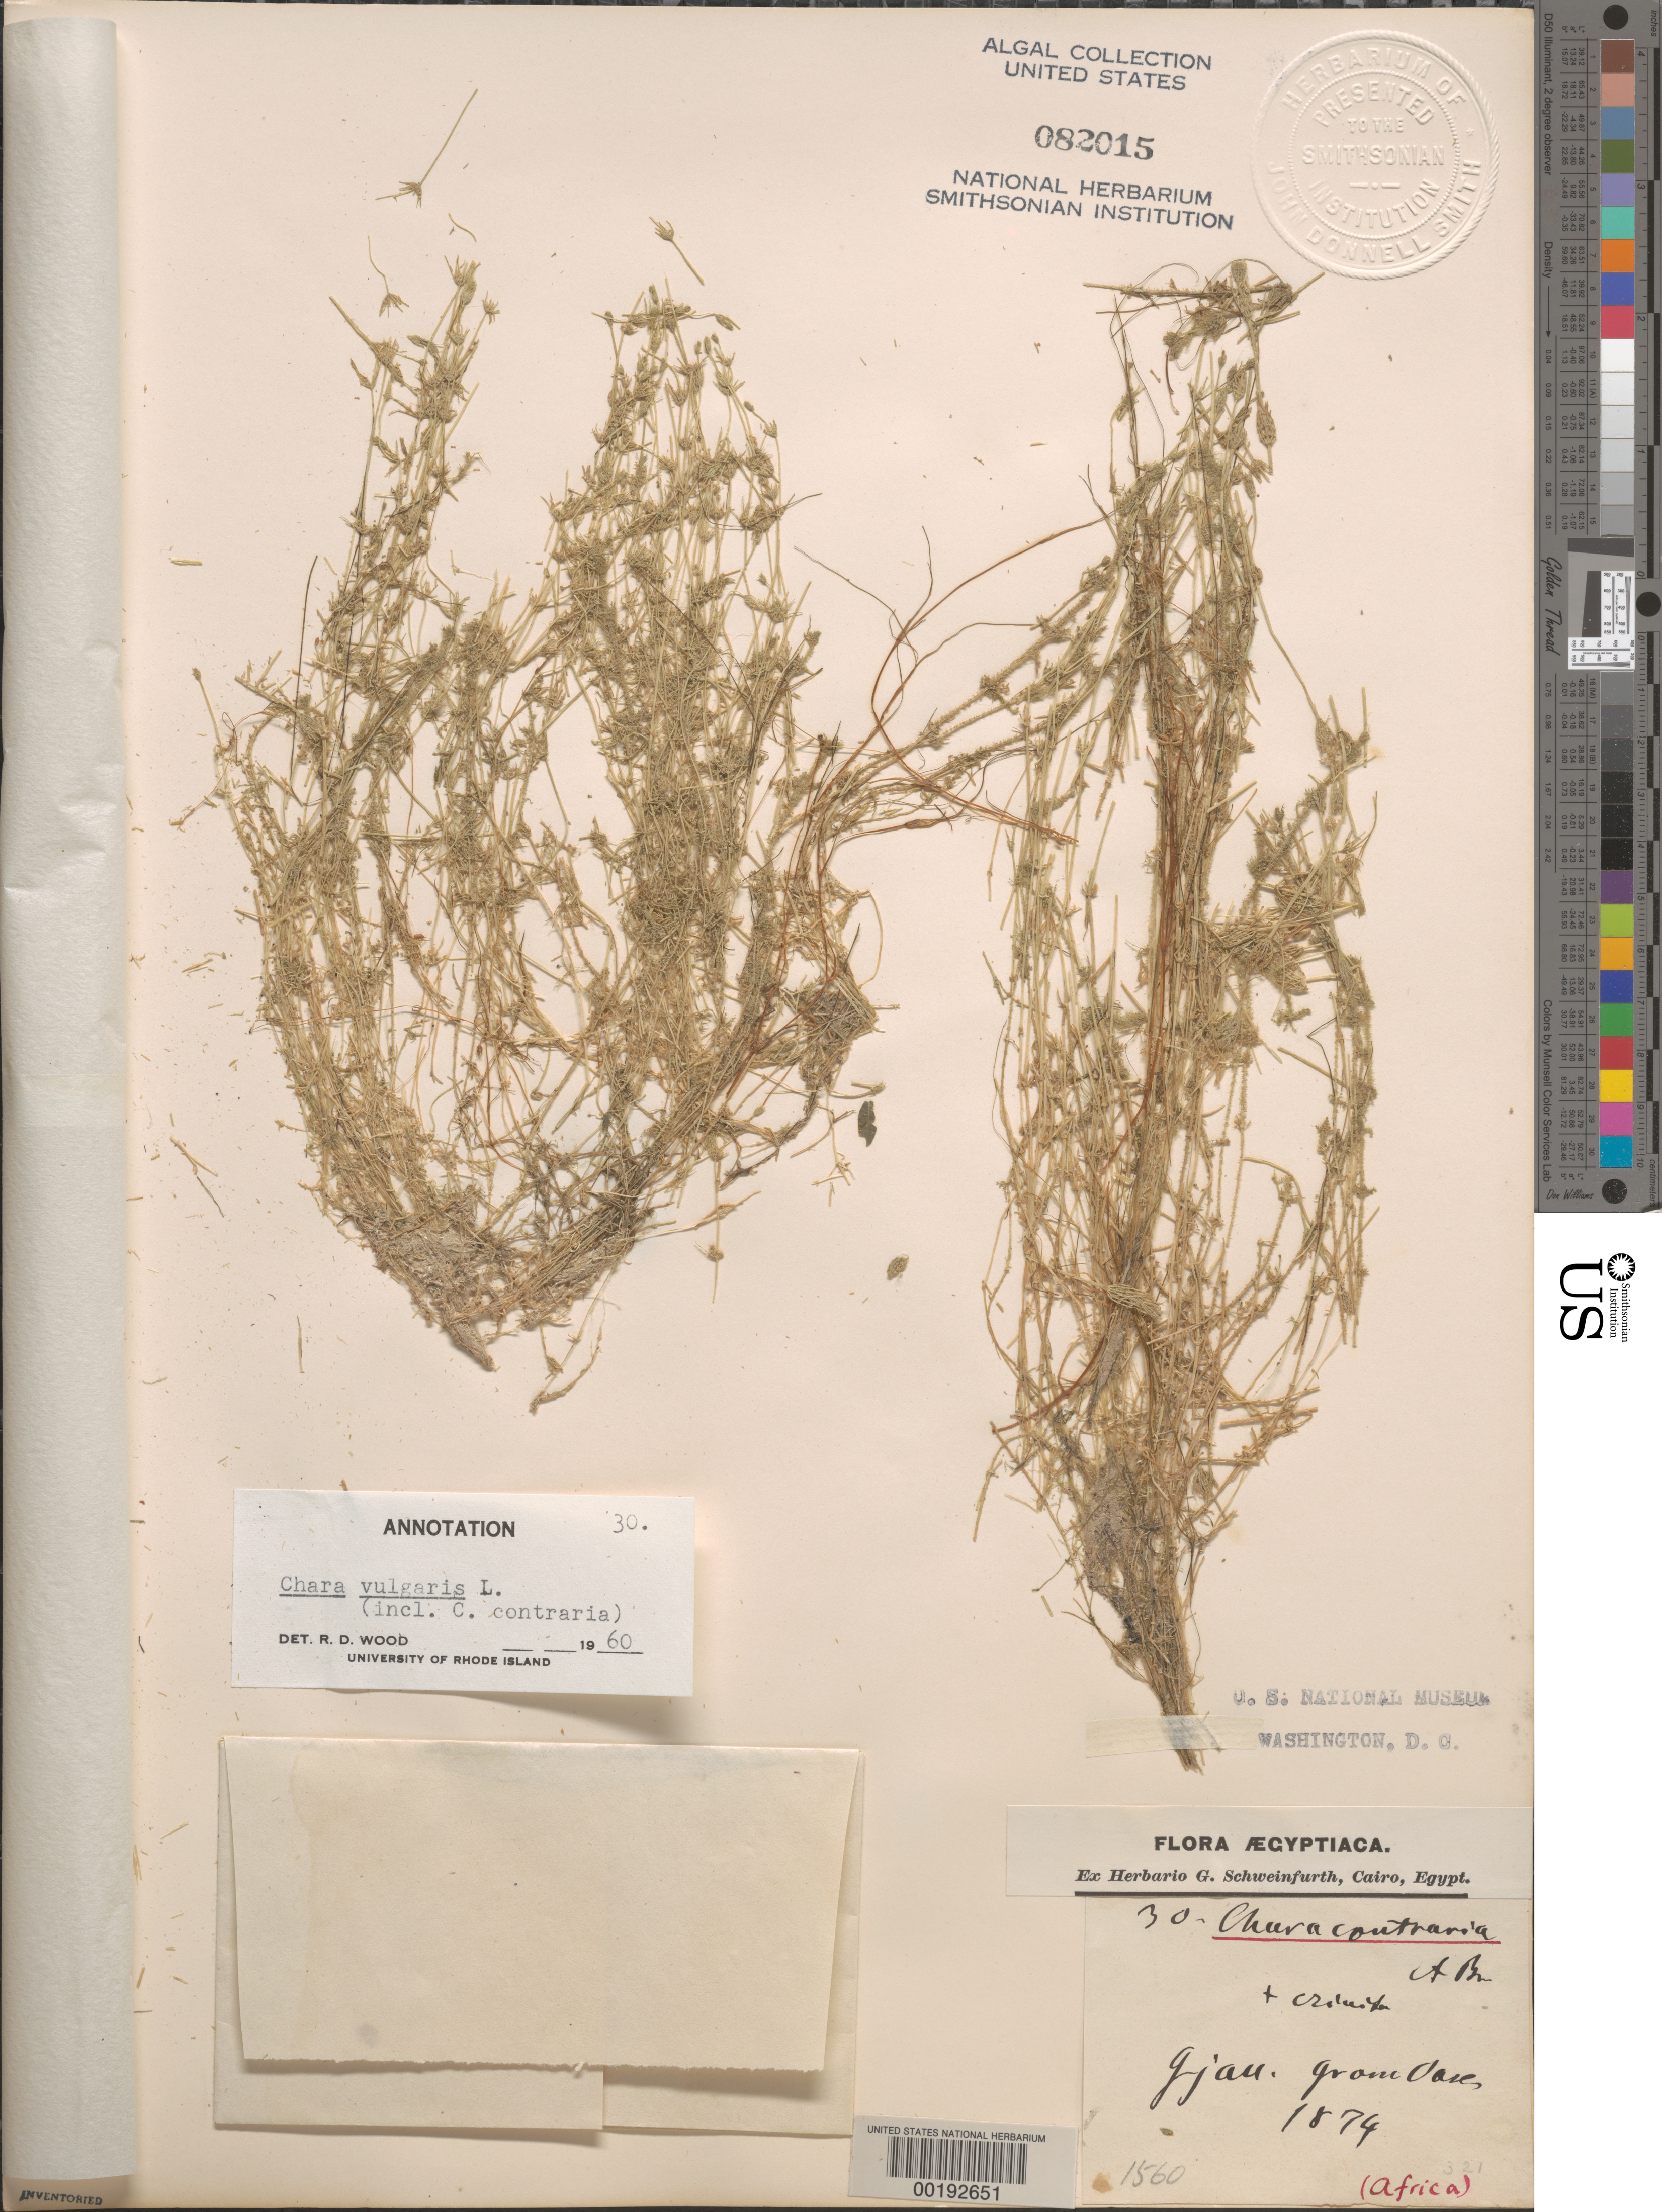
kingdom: Plantae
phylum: Charophyta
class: Charophyceae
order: Charales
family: Characeae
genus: Chara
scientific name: Chara vulgaris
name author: L.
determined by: Wood, R. D.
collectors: G. A. Schweinfurth (herbarium)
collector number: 30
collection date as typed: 1874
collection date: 1874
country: Egypt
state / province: Al Wadi al Jadid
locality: Gjau, Kharga Oasis (Grosse Oase)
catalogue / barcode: US 82015